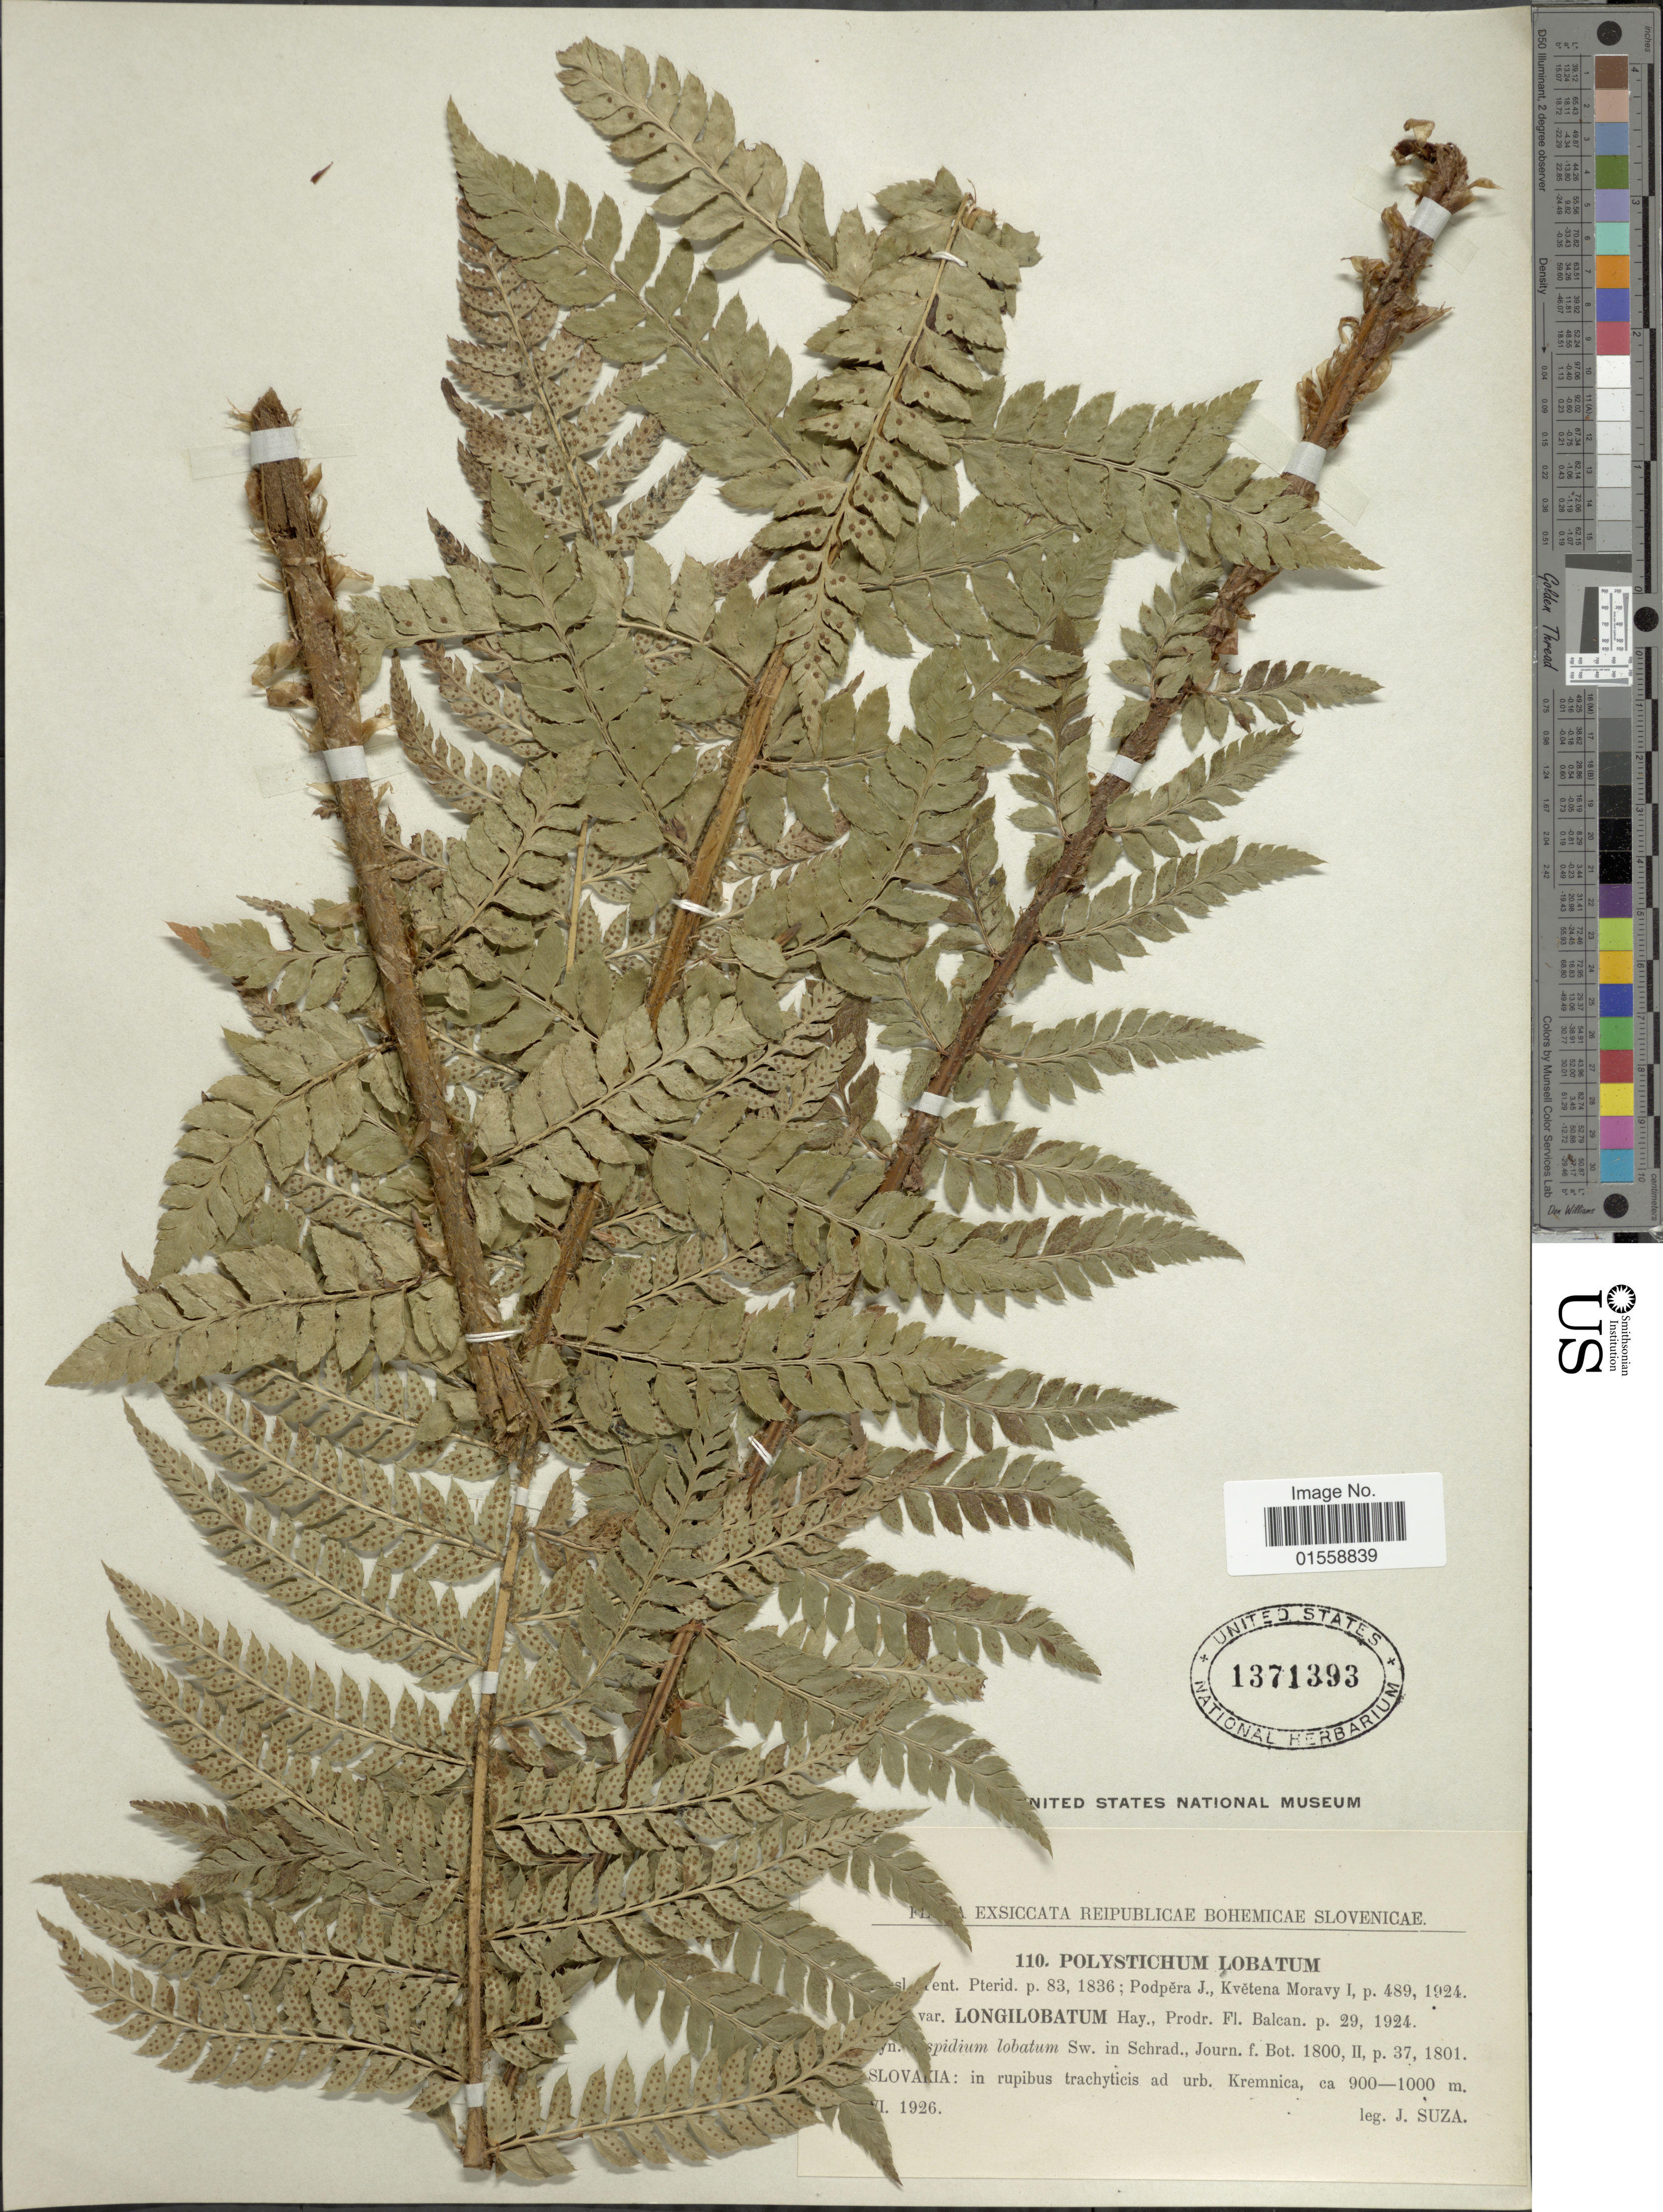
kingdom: Plantae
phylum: Tracheophyta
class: Polypodiopsida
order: Polypodiales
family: Dryopteridaceae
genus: Polystichum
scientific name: Polystichum x luerssenii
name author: (Dörfl.) Hahne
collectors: J. Suza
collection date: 1926-06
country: Slovakia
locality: Reipiblicae Bohemicae Slovenicae, Slovakia: in rupibus trachyticis ad urb. Kremnica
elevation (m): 900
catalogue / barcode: US 1371393